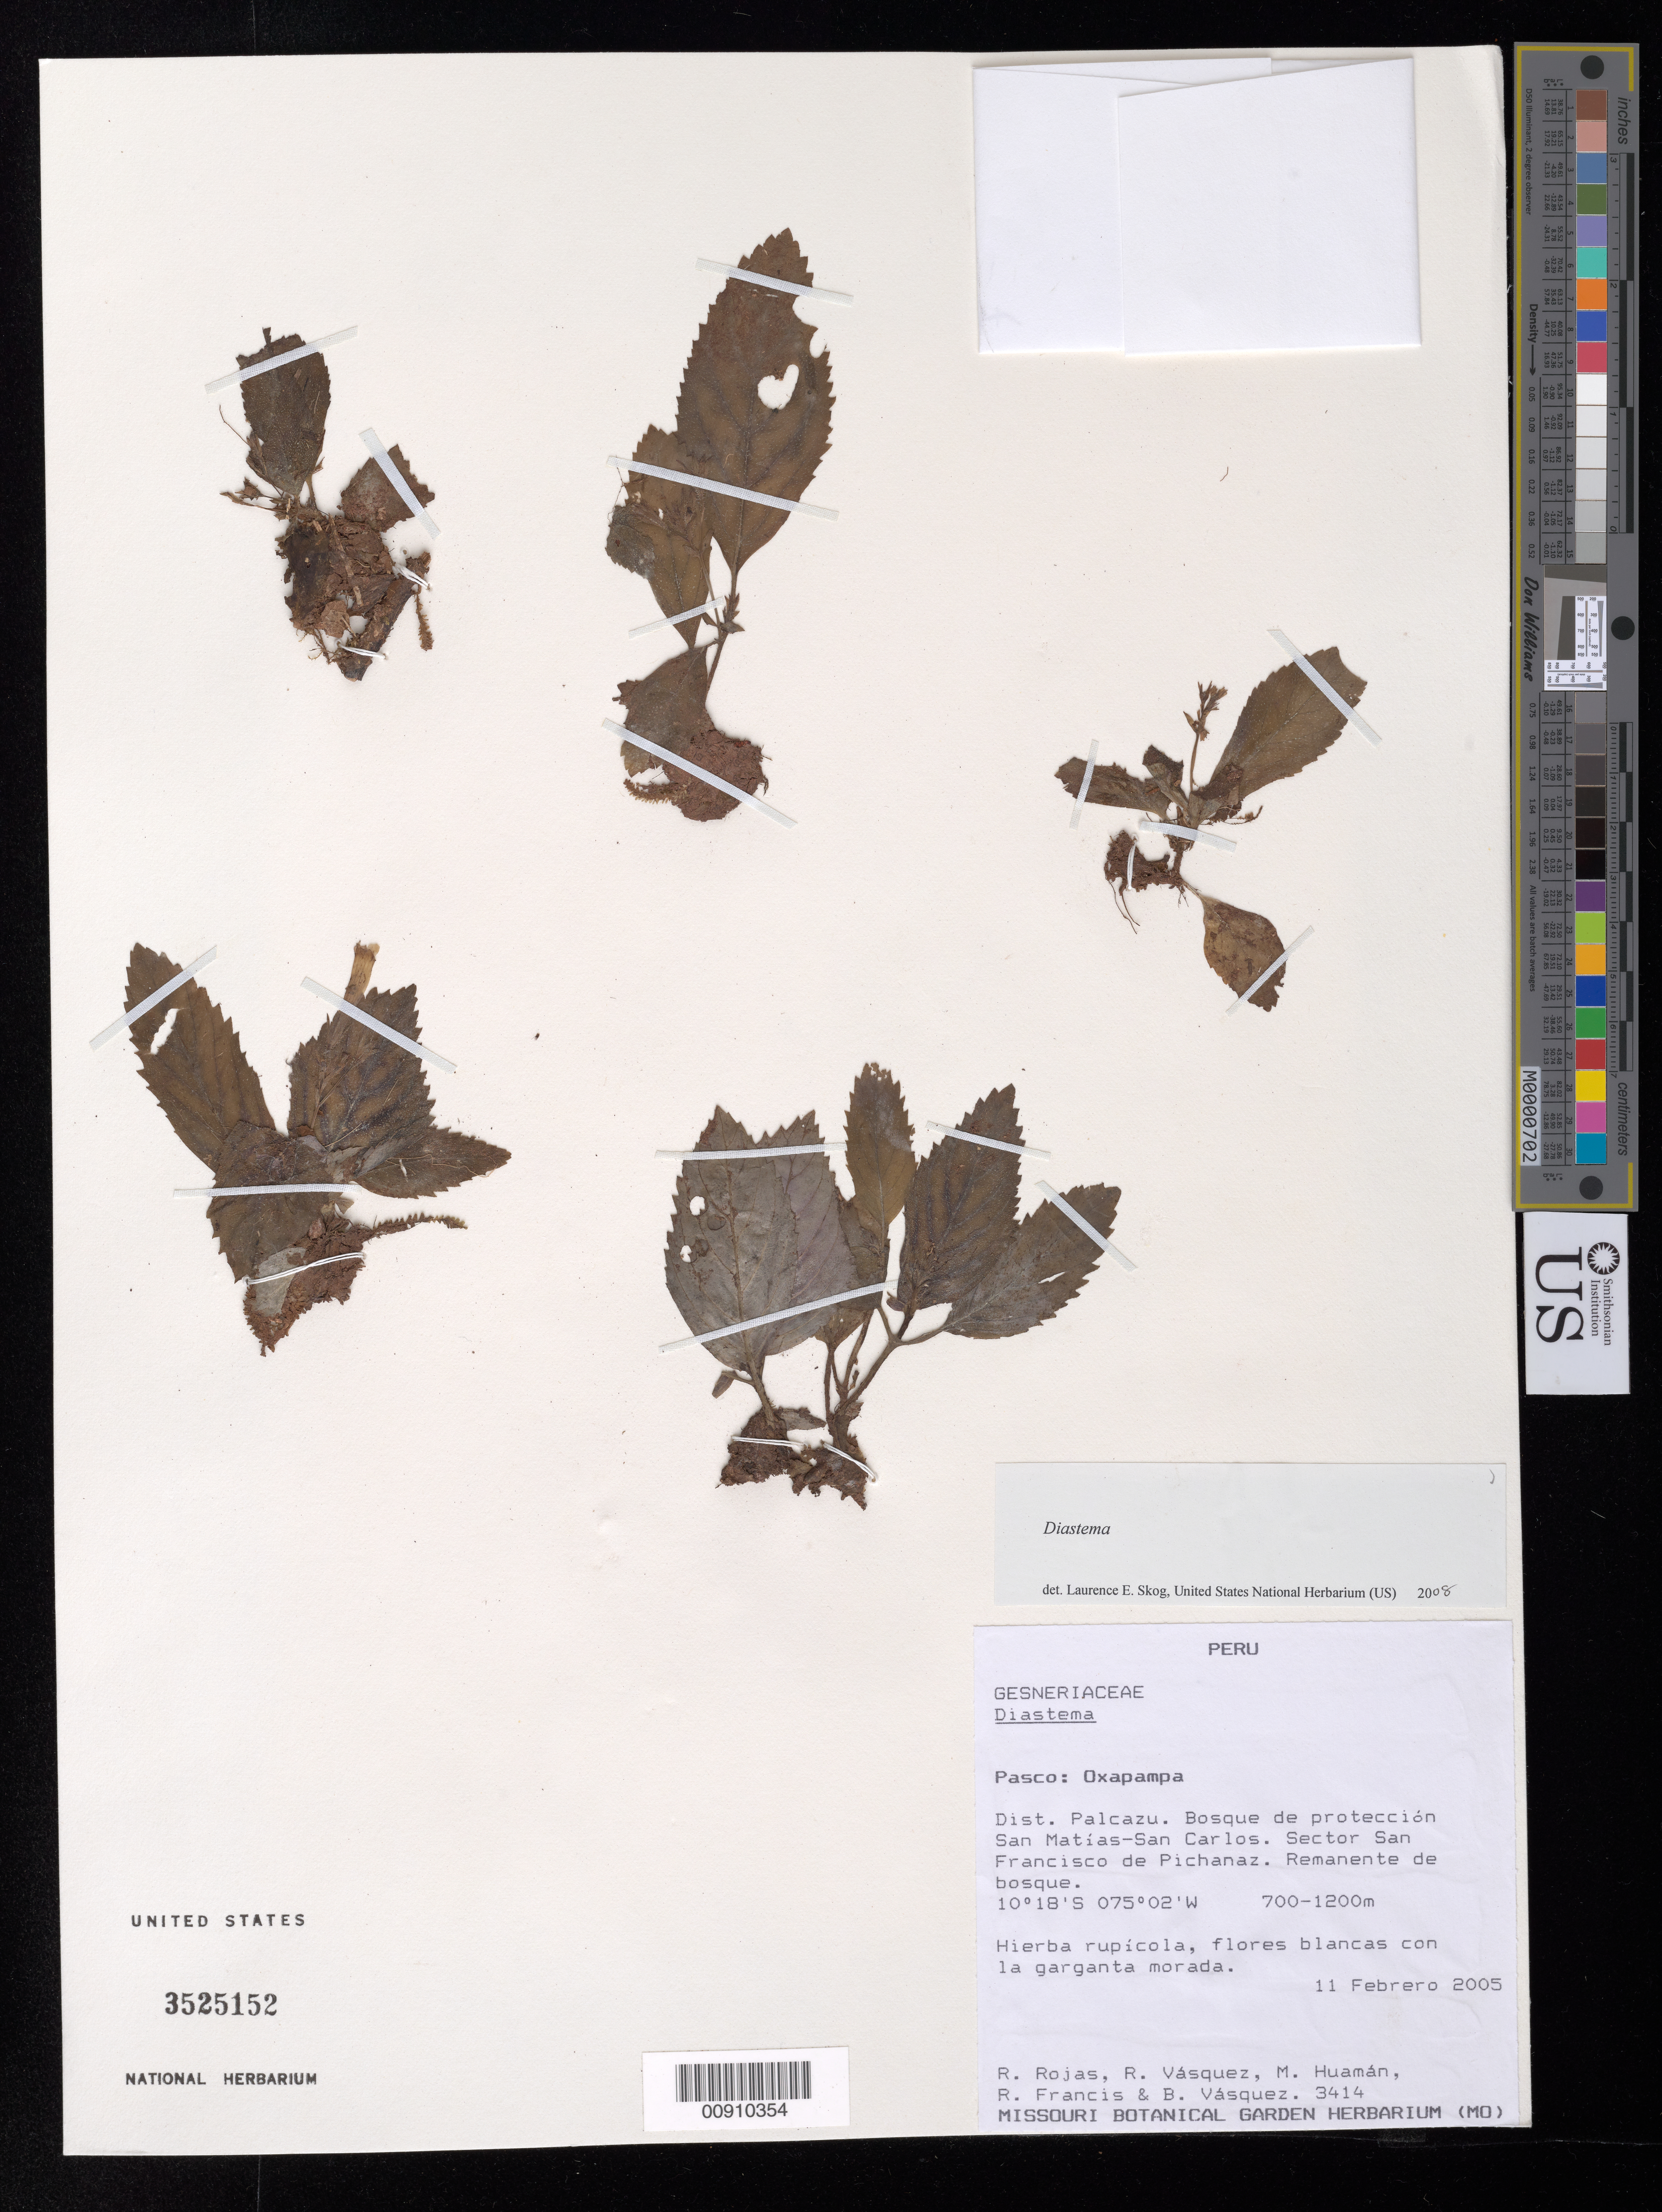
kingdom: Plantae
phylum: Tracheophyta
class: Magnoliopsida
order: Lamiales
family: Gesneriaceae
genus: Diastema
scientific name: Diastema sp.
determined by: Skog, Laurence E.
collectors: R. Rojas & et al.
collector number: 3414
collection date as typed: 11 Feb 2005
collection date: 2005-02-11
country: Peru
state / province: Pasco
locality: Pasco: Oxapampa. Dist. Palcazu. Bosque de protección San Matías-San Carlos. Sector San Francisco de Pichanaz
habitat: Remanente de bosque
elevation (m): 700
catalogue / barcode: US 3525152